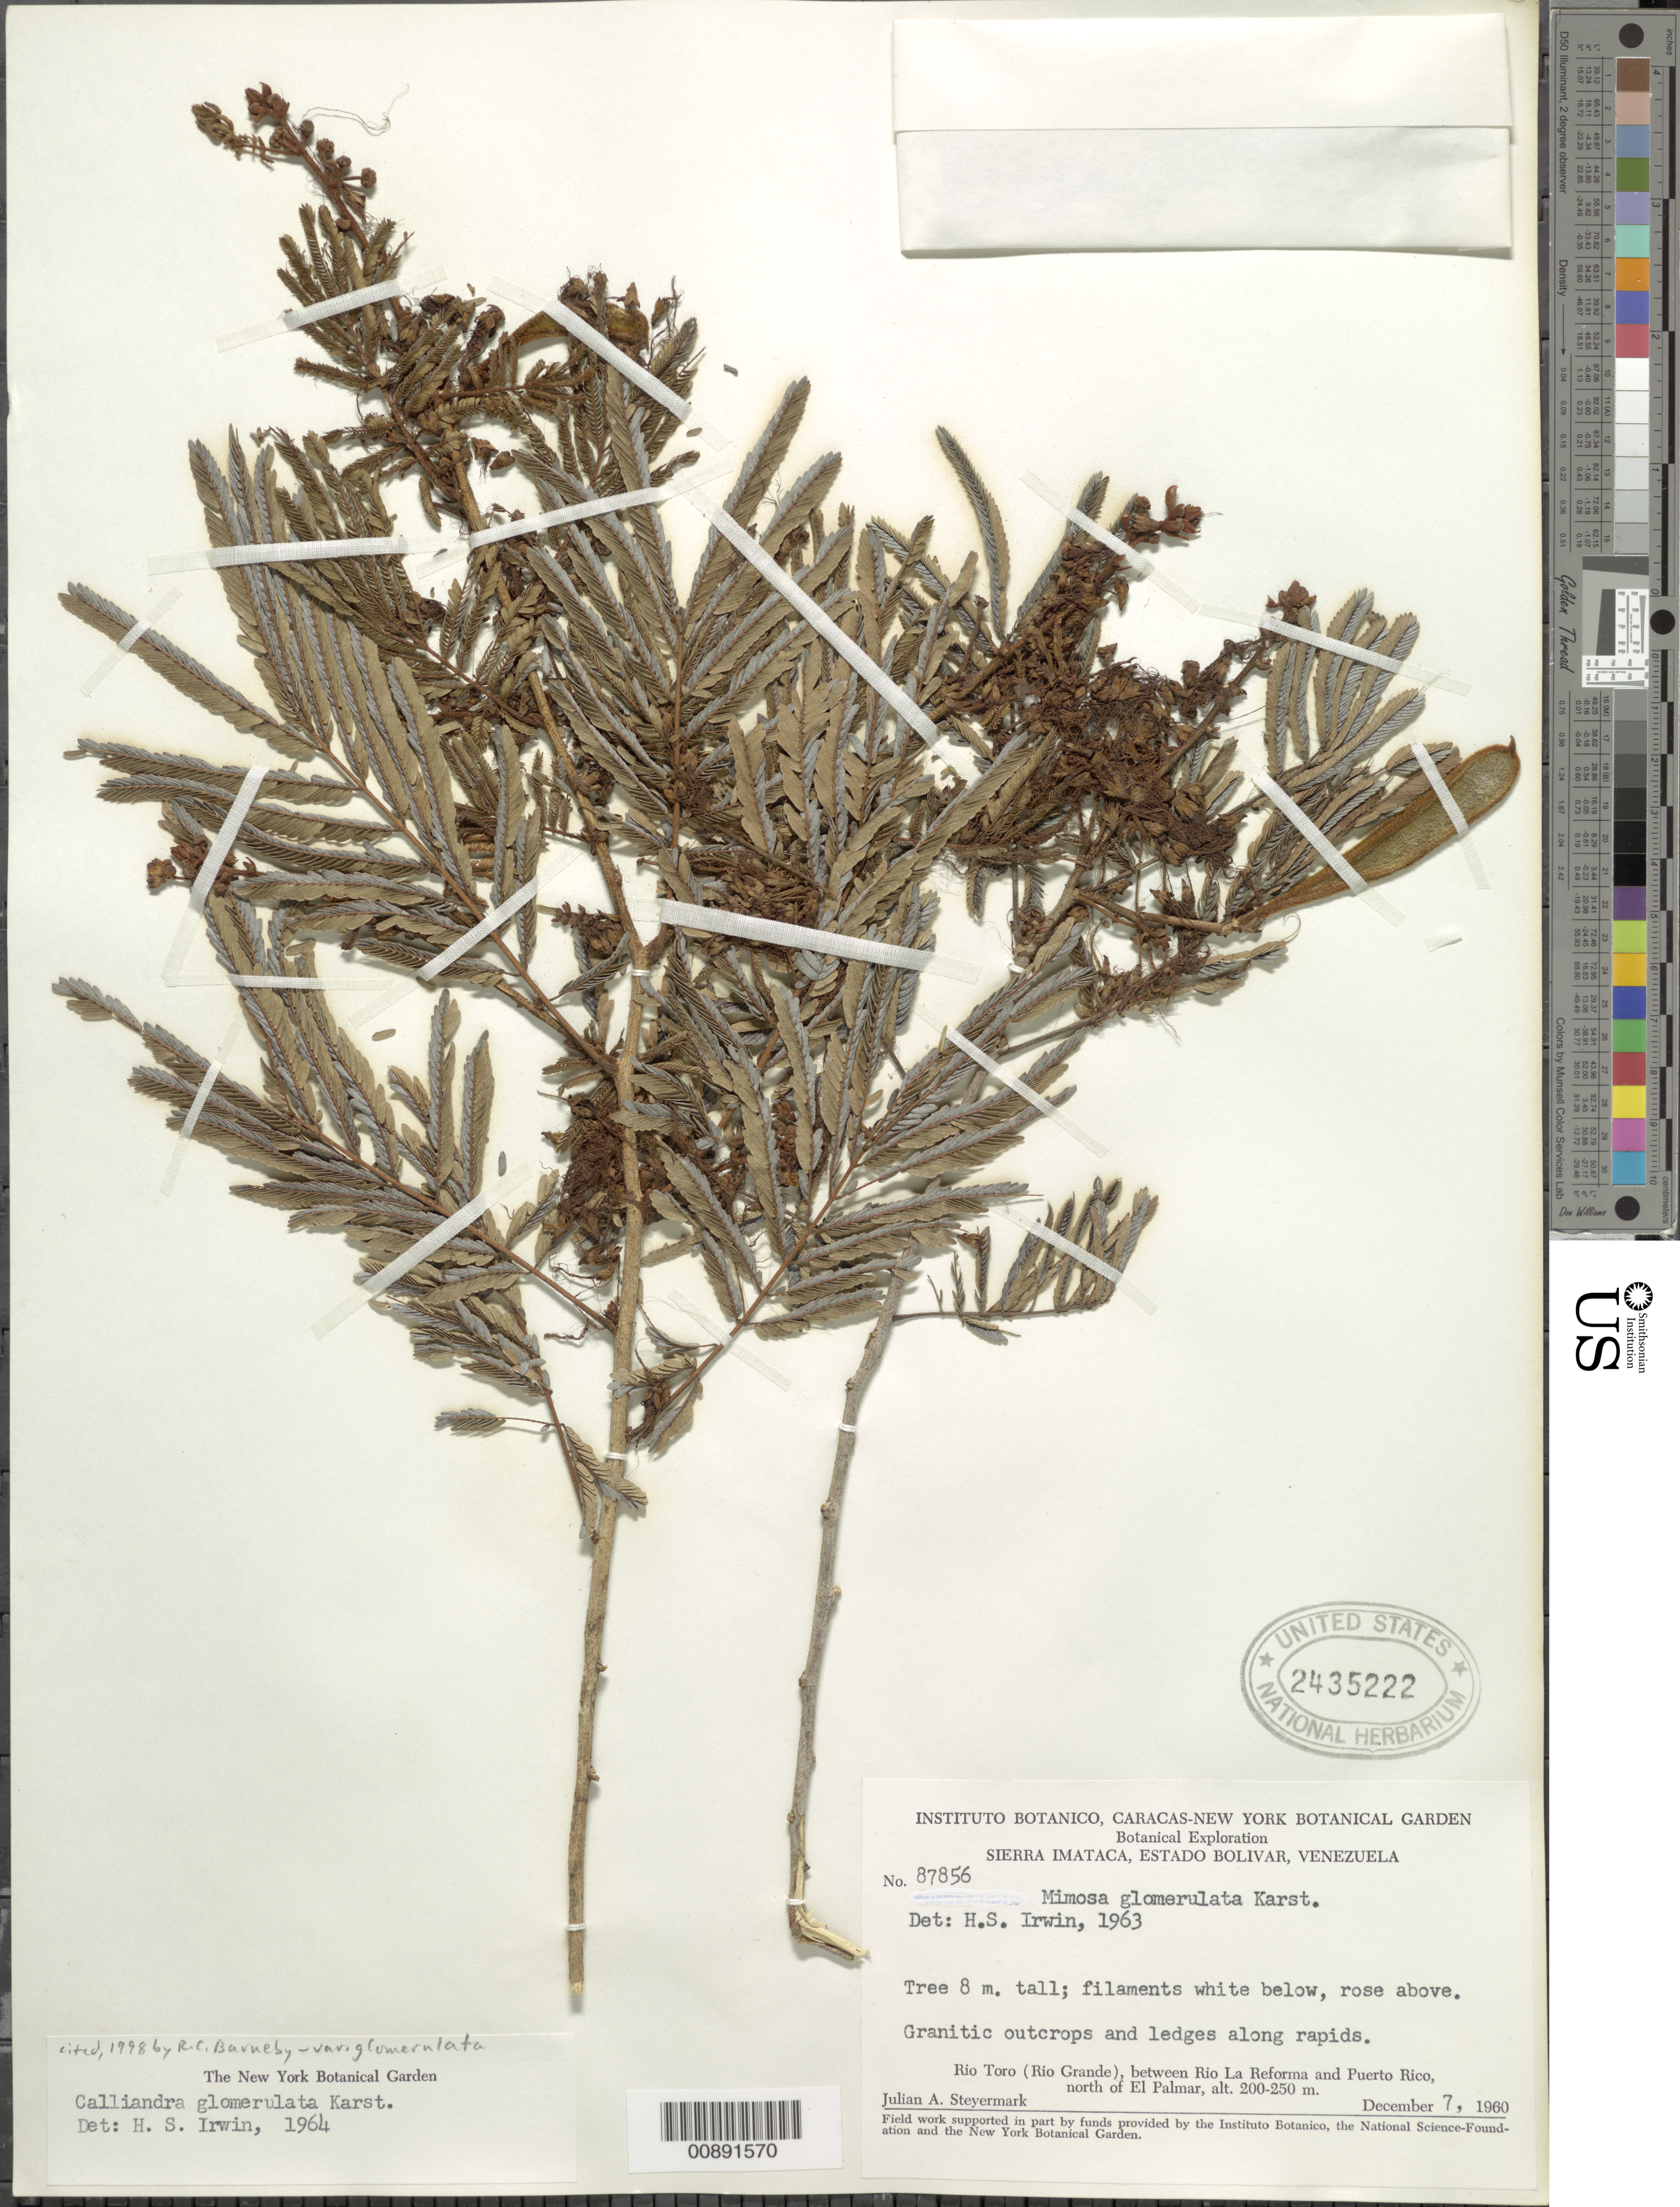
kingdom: Plantae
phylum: Tracheophyta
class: Magnoliopsida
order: Fabales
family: Fabaceae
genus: Calliandra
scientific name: Calliandra glomerulata var. glomerulata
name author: H. Karst.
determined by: Irwin, Howard S.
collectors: J. Steyermark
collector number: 87856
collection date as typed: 7-Dec-60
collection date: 1960-12-07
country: Venezuela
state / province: Bolívar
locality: Sierra Imataca; Río Toro (Río Grande), between Río La Reforma and Puerto Rico, N of El Palmar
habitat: Granitic outcrops and ledges along rapids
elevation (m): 200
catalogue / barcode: US 2435222